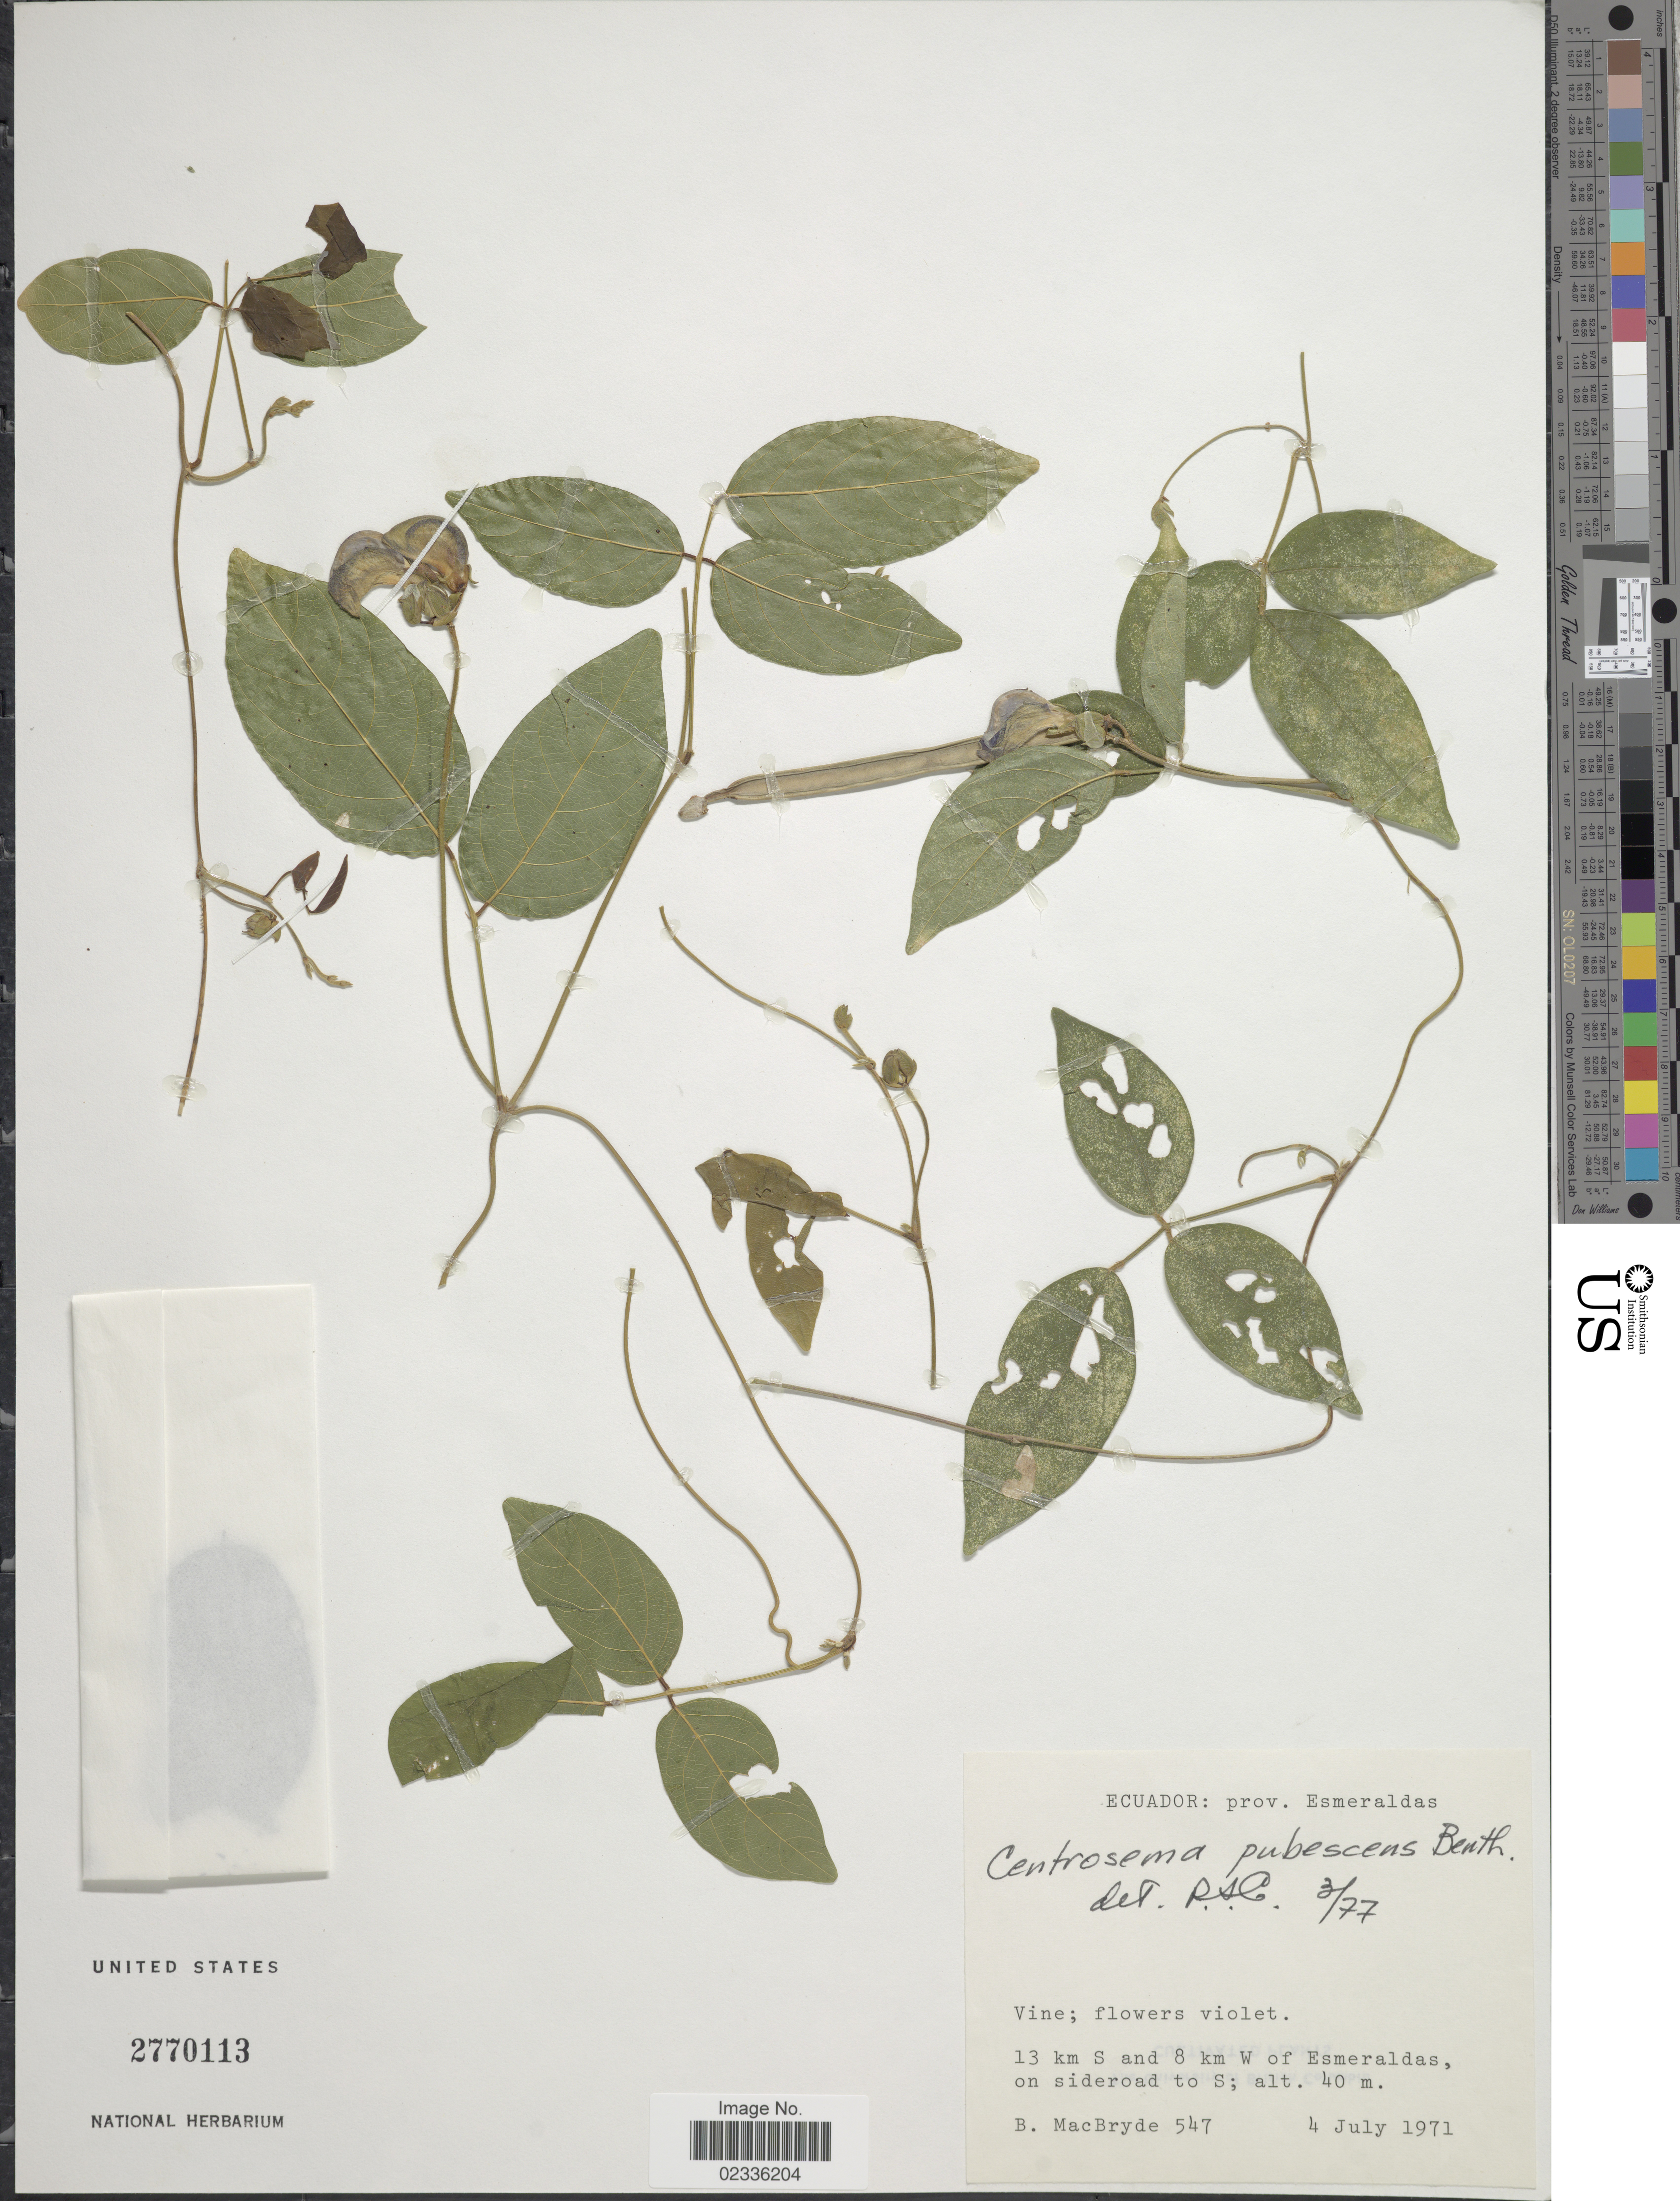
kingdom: Plantae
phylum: Tracheophyta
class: Magnoliopsida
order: Fabales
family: Fabaceae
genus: Centrosema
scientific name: Centrosema pubescens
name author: Benth.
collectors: B. MacBryde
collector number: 547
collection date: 1971-07-04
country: Ecuador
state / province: Esmeraldas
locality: Ecuador: prov. Esmeraldas. 13 km S and 8 km W of Esmeraldas, on roadside to S.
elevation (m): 40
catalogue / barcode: US 2770113